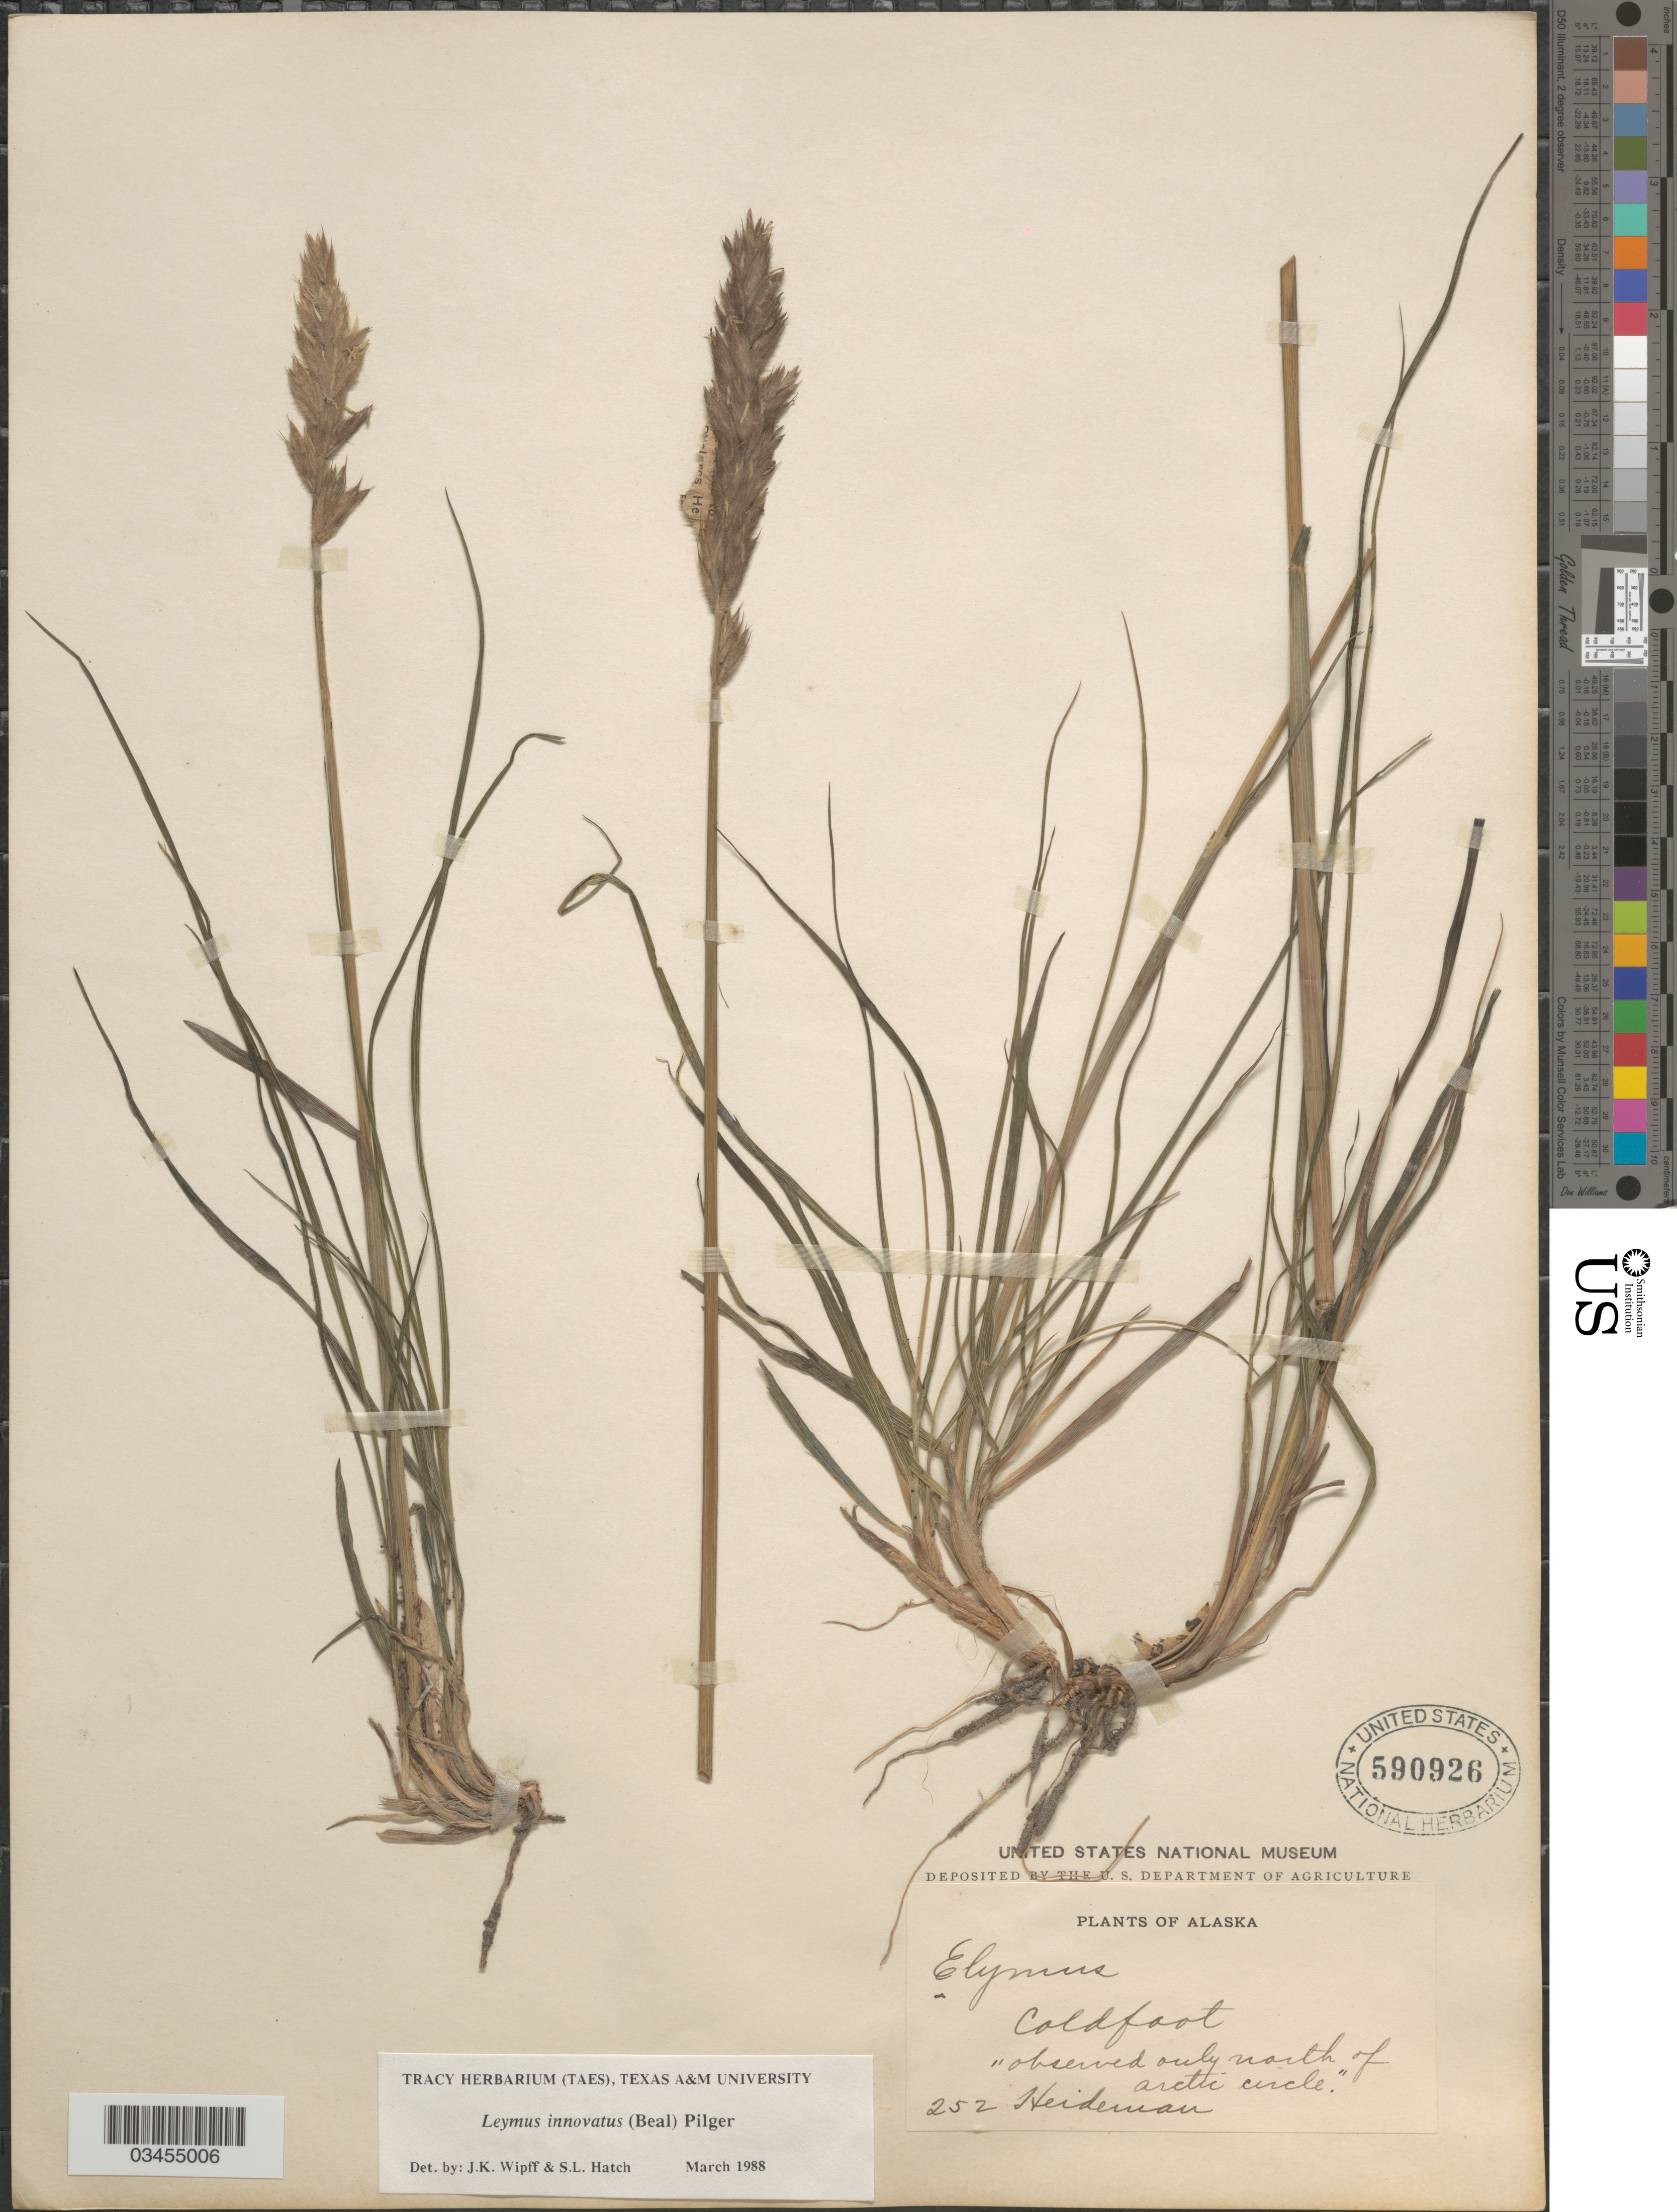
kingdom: Plantae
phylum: Tracheophyta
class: Liliopsida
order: Poales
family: Poaceae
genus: Leymus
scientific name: Leymus innovatus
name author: (W.J. Beal) Pilg.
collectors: Heideman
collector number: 252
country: United States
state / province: Alaska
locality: Coldfoot. "Observed only north of arctic circle."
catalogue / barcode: US 590926